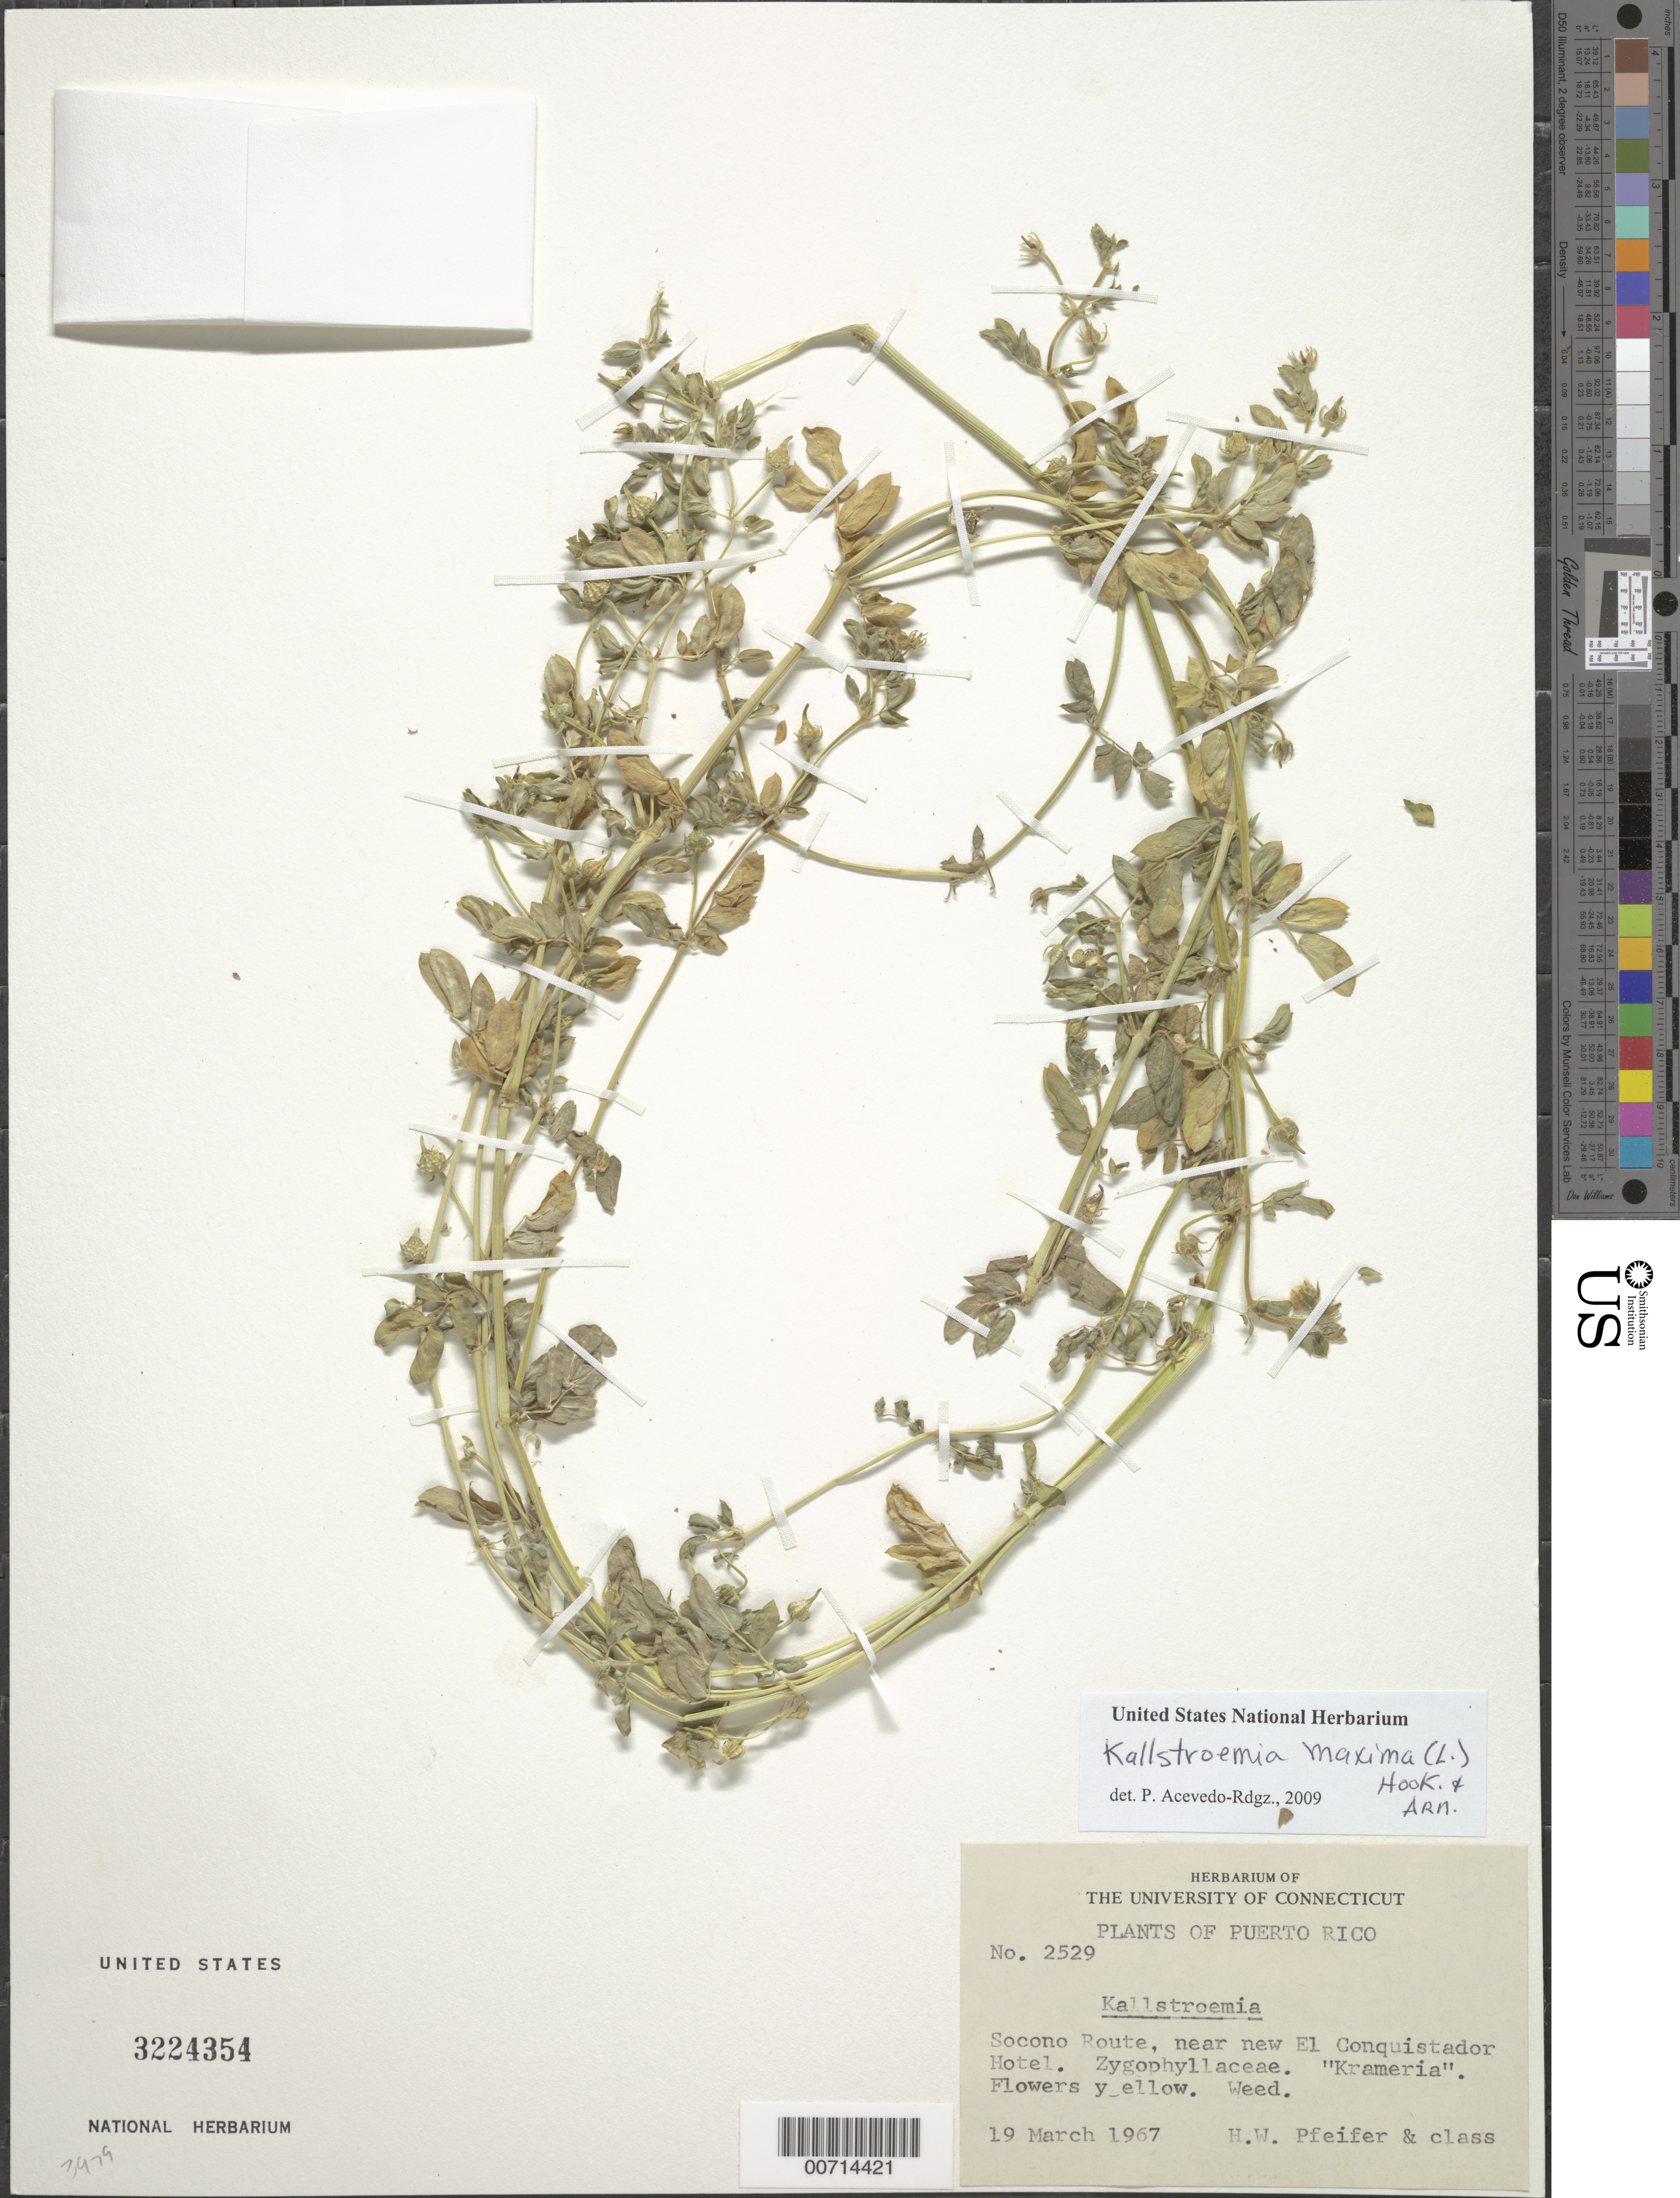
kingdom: Plantae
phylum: Tracheophyta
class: Magnoliopsida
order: Zygophyllales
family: Zygophyllaceae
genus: Kallstroemia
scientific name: Kallstroemia maxima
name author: (L.) Hook. & Arn.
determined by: Acevedo-Rodríguez, P., (BOT), Smithsonian Institution - National Museum of Natural History (UNITED STATES)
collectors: H. W. Pfeifer & Class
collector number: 2529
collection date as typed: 19 Mar 1967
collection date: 1967-03-19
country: Puerto Rico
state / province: Fajardo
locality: Socono Rte, near new El Conquistador Hotel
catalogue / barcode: US 3224354